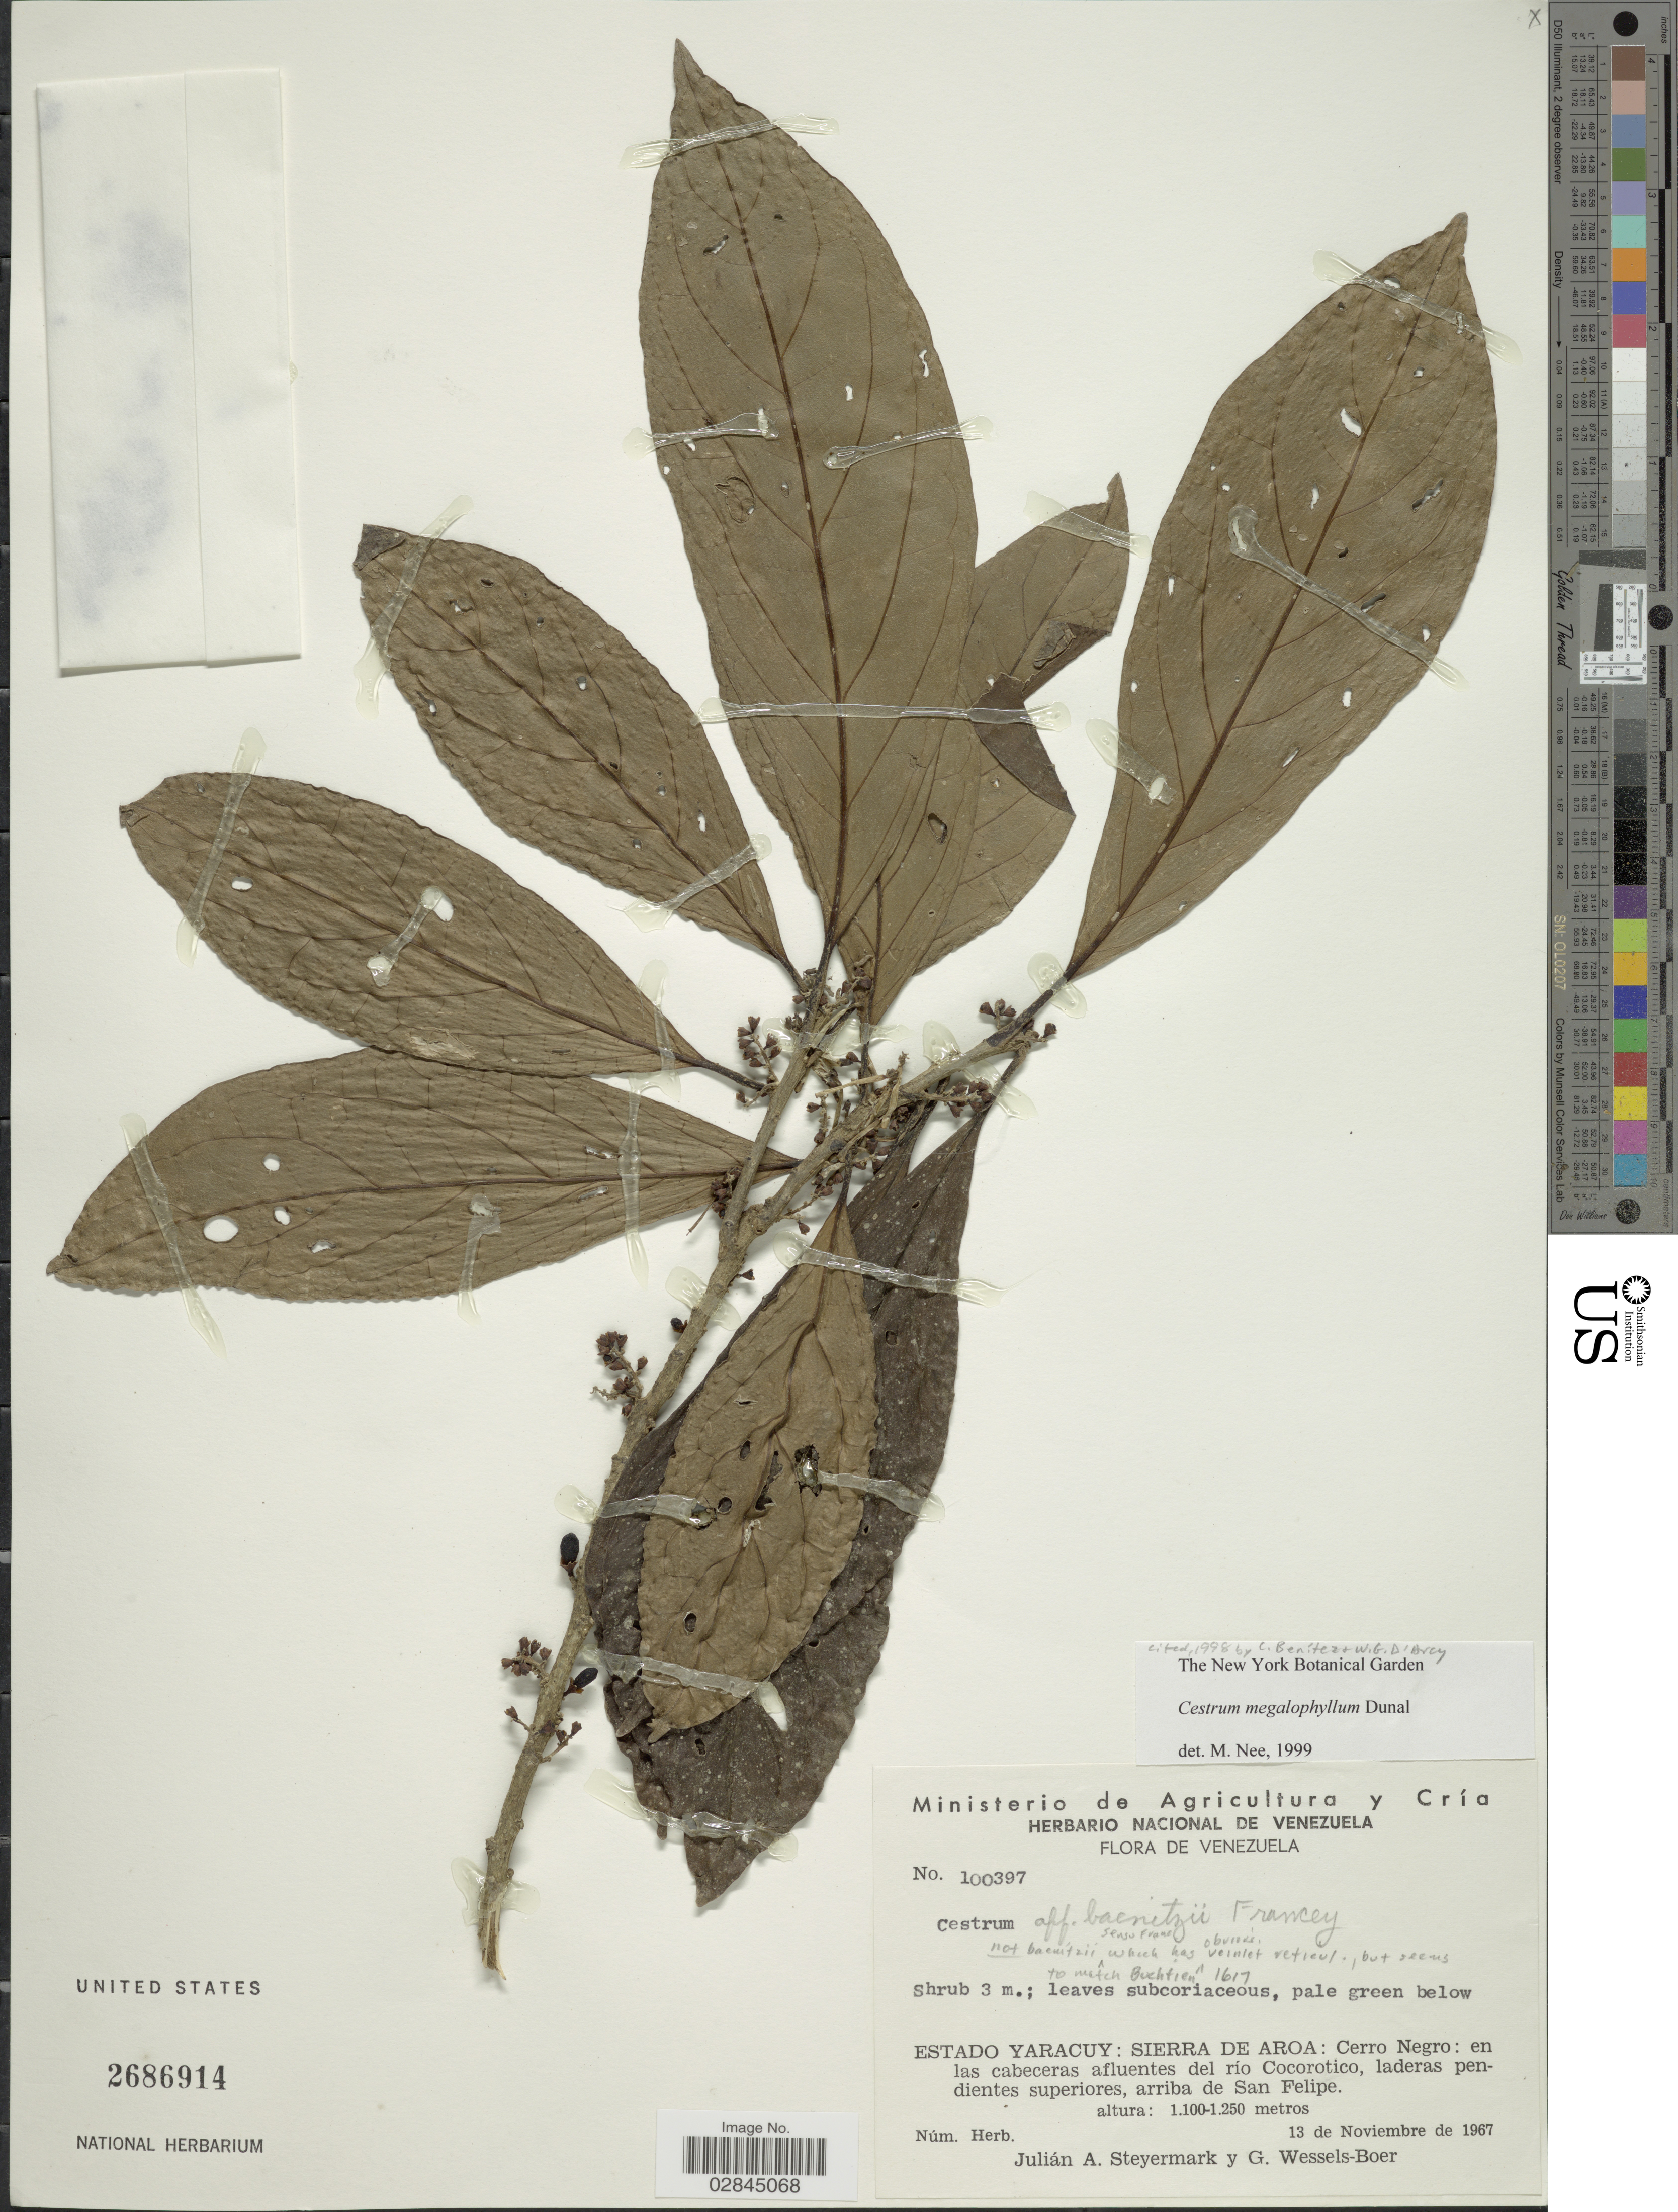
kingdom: Plantae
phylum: Tracheophyta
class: Magnoliopsida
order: Solanales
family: Solanaceae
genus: Cestrum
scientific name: Cestrum schlechtendahlii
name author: G. Don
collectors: J. Steyermark & G. Wessels Boer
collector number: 100397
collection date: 1967-11-13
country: Venezuela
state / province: Yaracuy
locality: Sierra de Aroa: Cerro Negro: en las cabeceras afluentes del río Cocorotico, laderas pendientes superiores, arriba de San Felipe.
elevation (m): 1100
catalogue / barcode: US 2686914